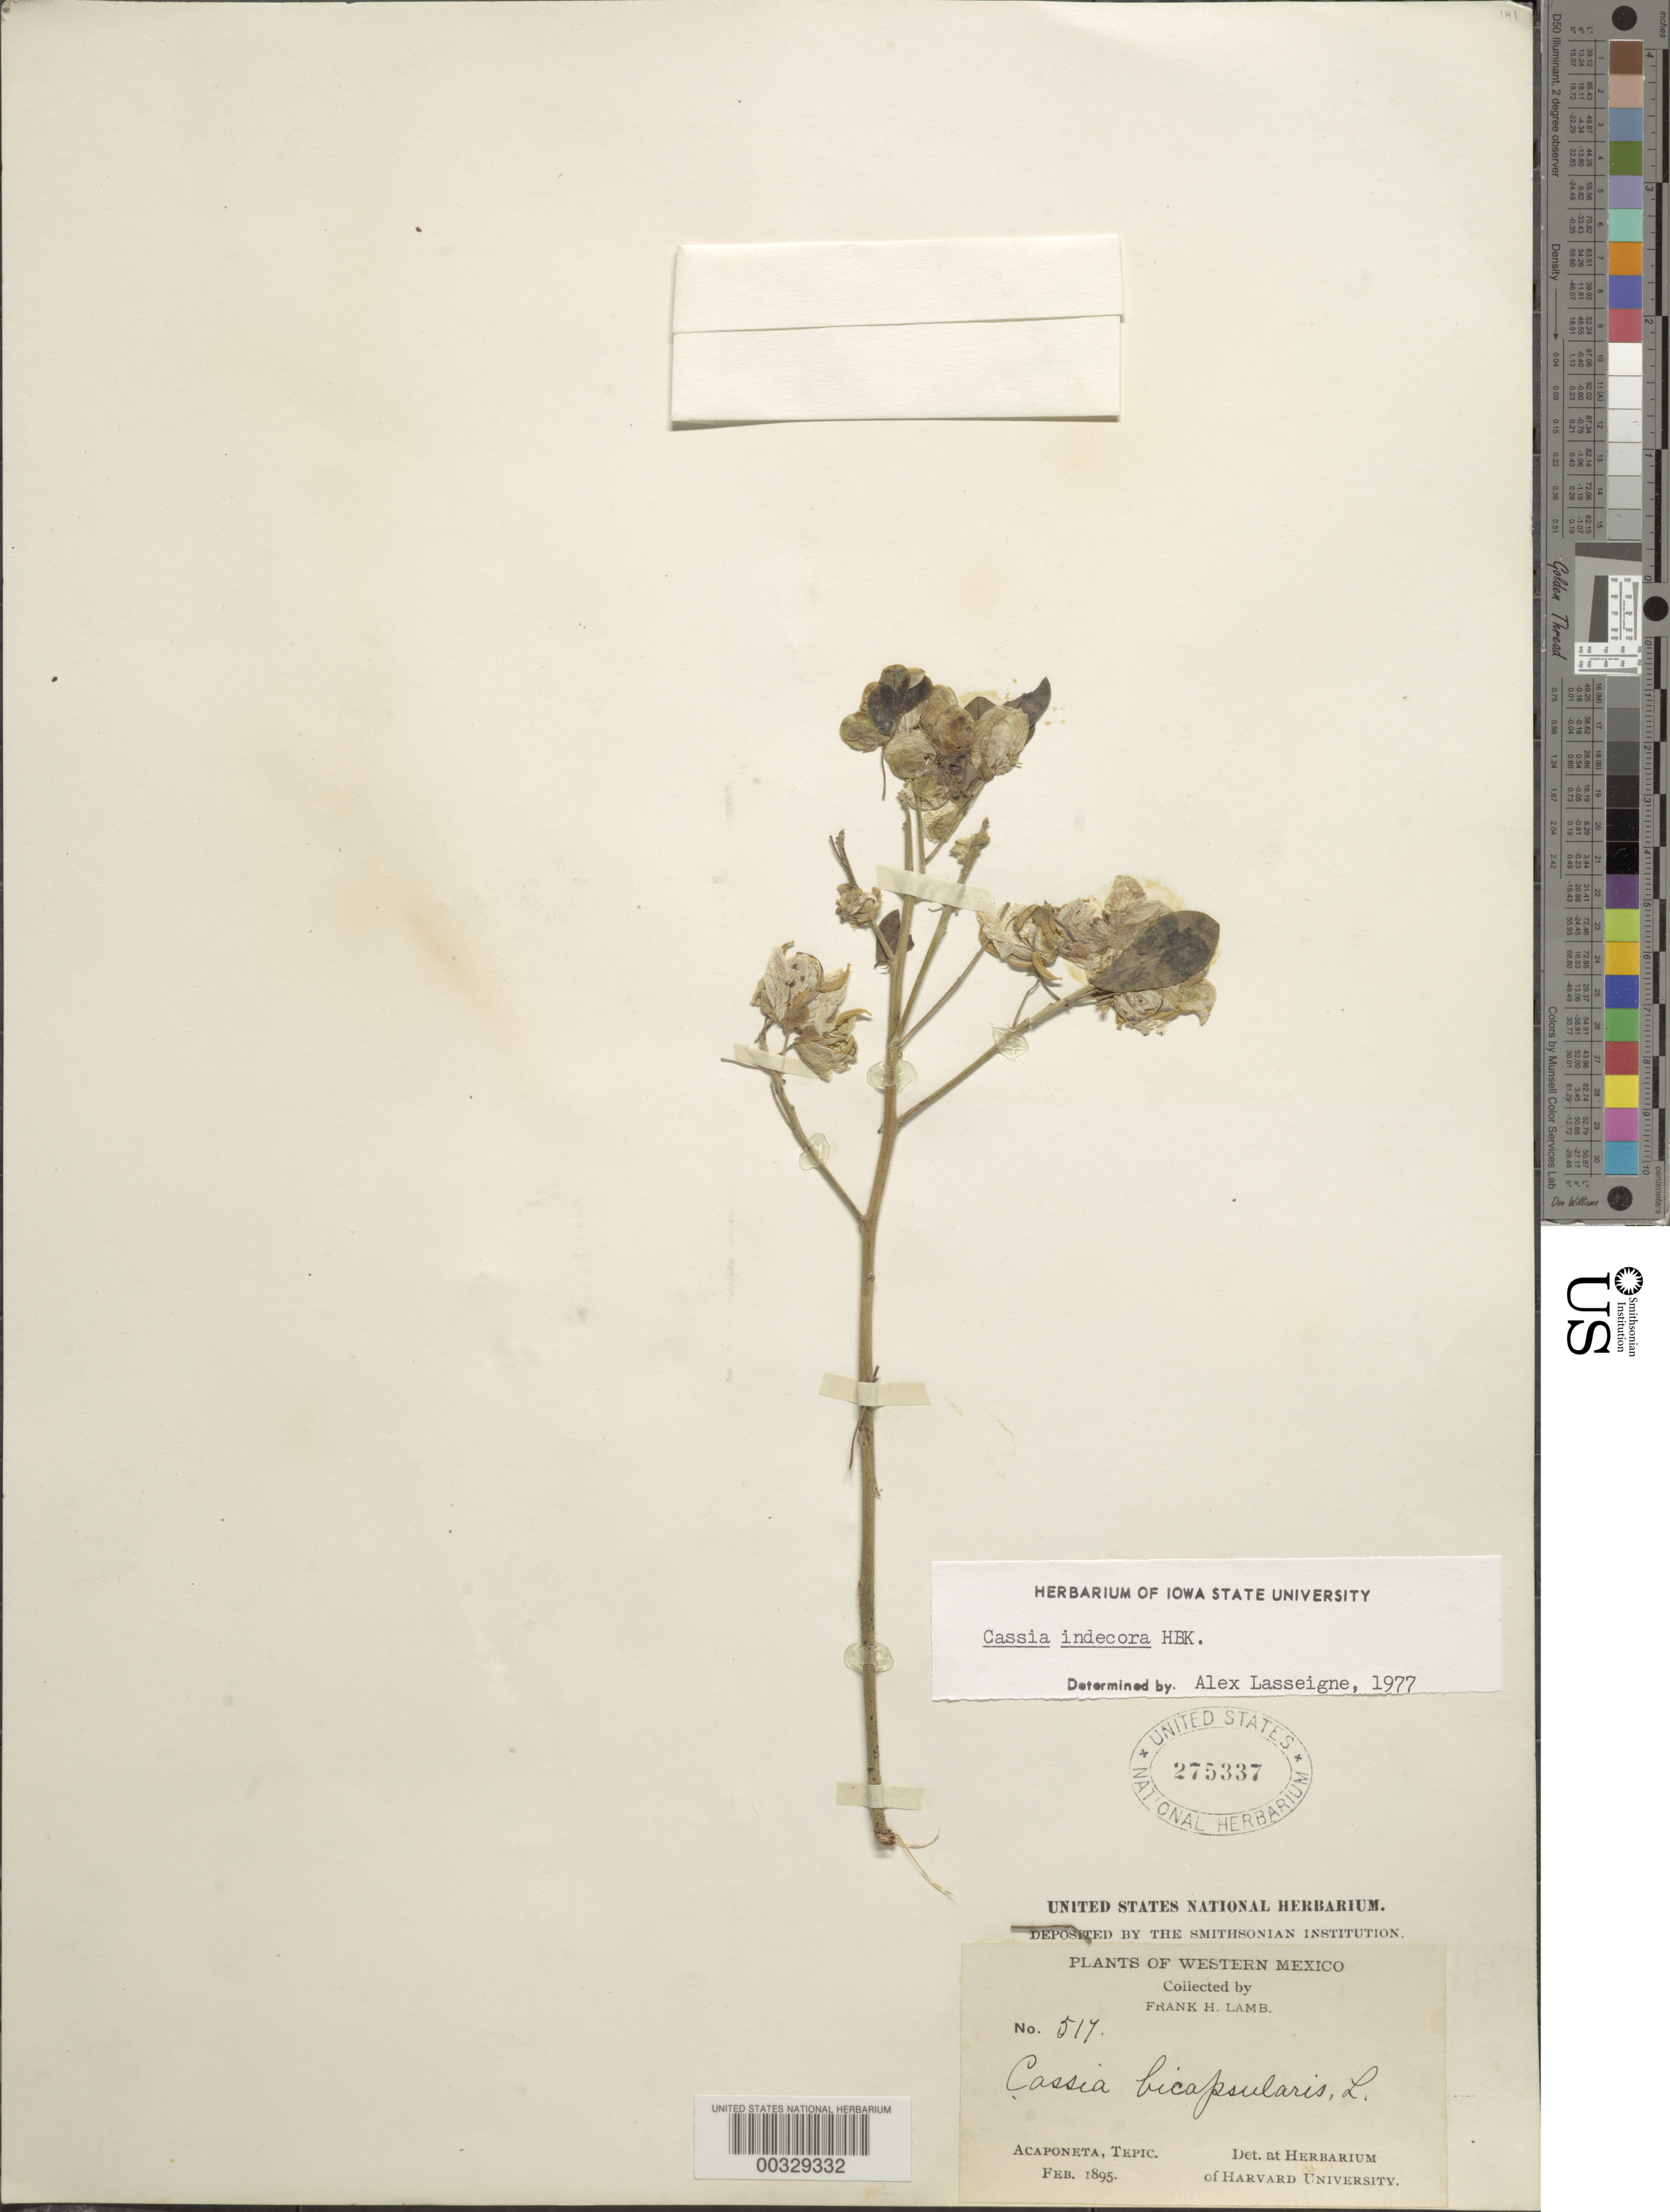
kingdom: Plantae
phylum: Tracheophyta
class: Magnoliopsida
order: Fabales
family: Fabaceae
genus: Senna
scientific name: Senna pendula var. advena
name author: (Vogel) H.S. Irwin & Barneby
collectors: F. H. Lamb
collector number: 517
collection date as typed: Feb 1895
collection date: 1895-02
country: Mexico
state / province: Nayarit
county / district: Acaponeta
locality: Acaponeta, Tepic Territory [now Nayarit].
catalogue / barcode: US 275337